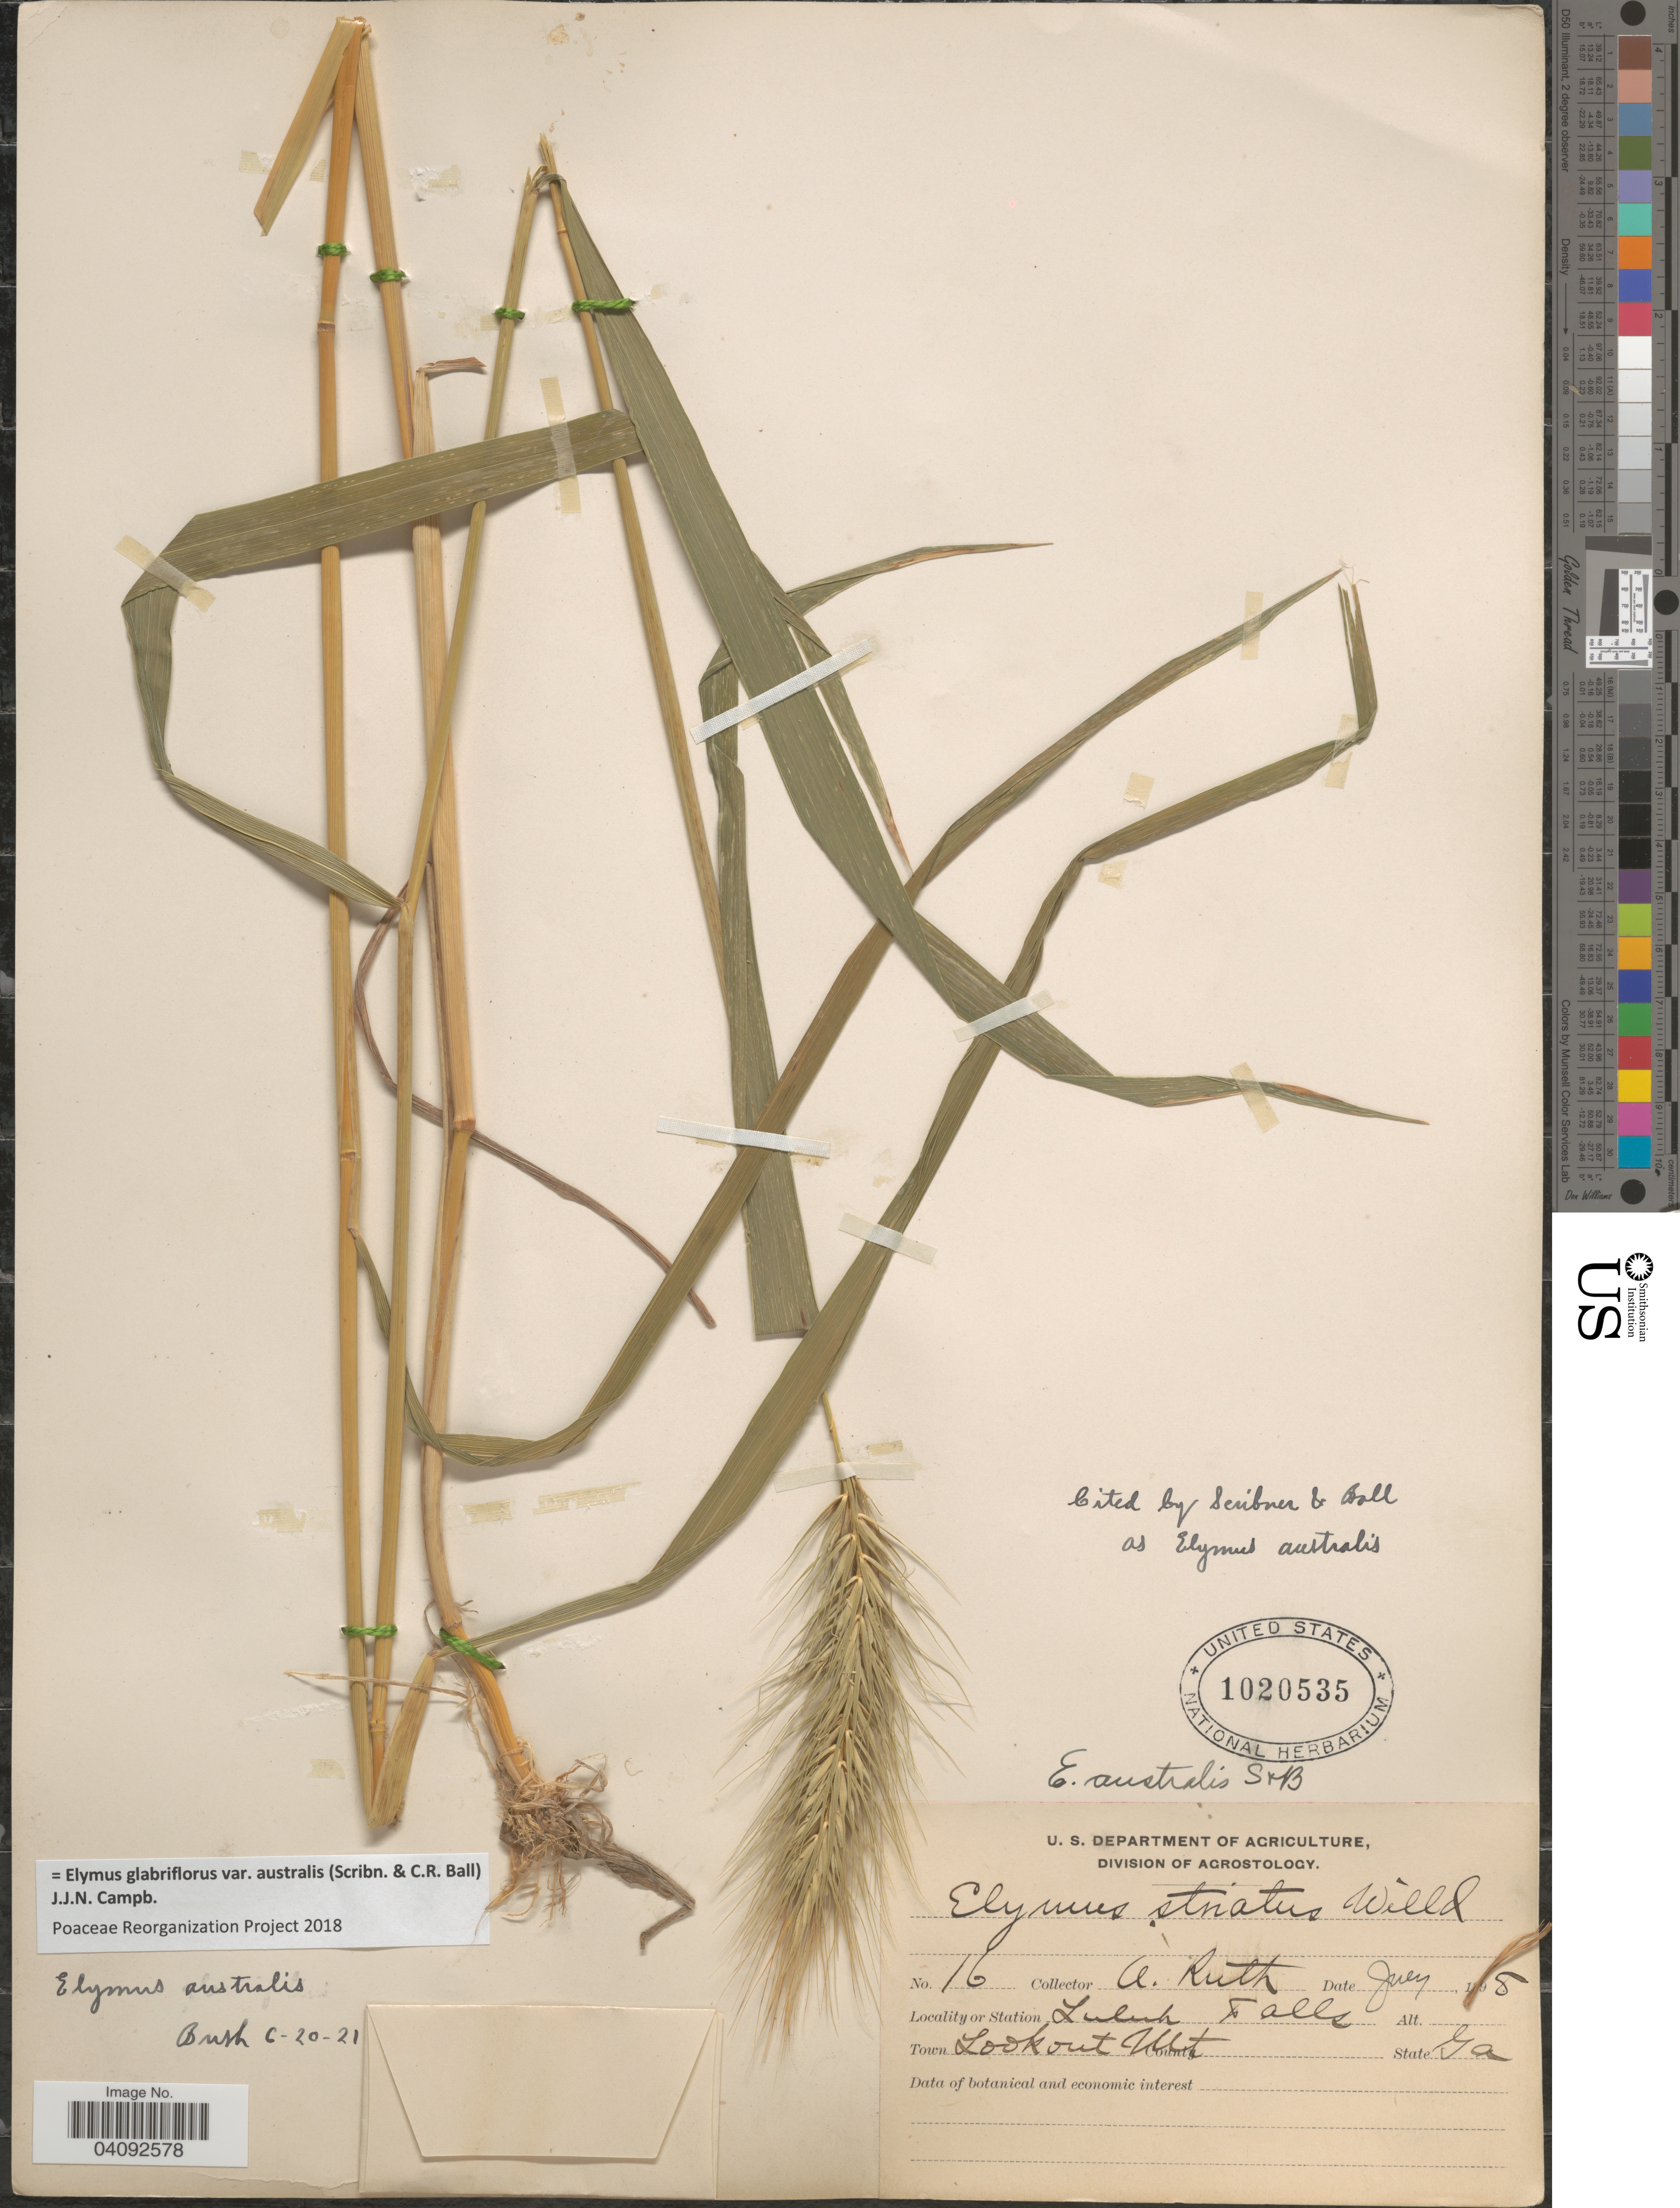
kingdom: Plantae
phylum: Tracheophyta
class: Liliopsida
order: Poales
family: Poaceae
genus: Elymus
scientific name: Elymus glabriflorus var. australis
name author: (Scribn. & C.R. Ball) J.J.N. Campb.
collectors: A. Ruth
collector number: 16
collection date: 1898-07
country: United States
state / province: Georgia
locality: Luluh Falls. Town Lookout Mt.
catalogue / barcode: US 1020535